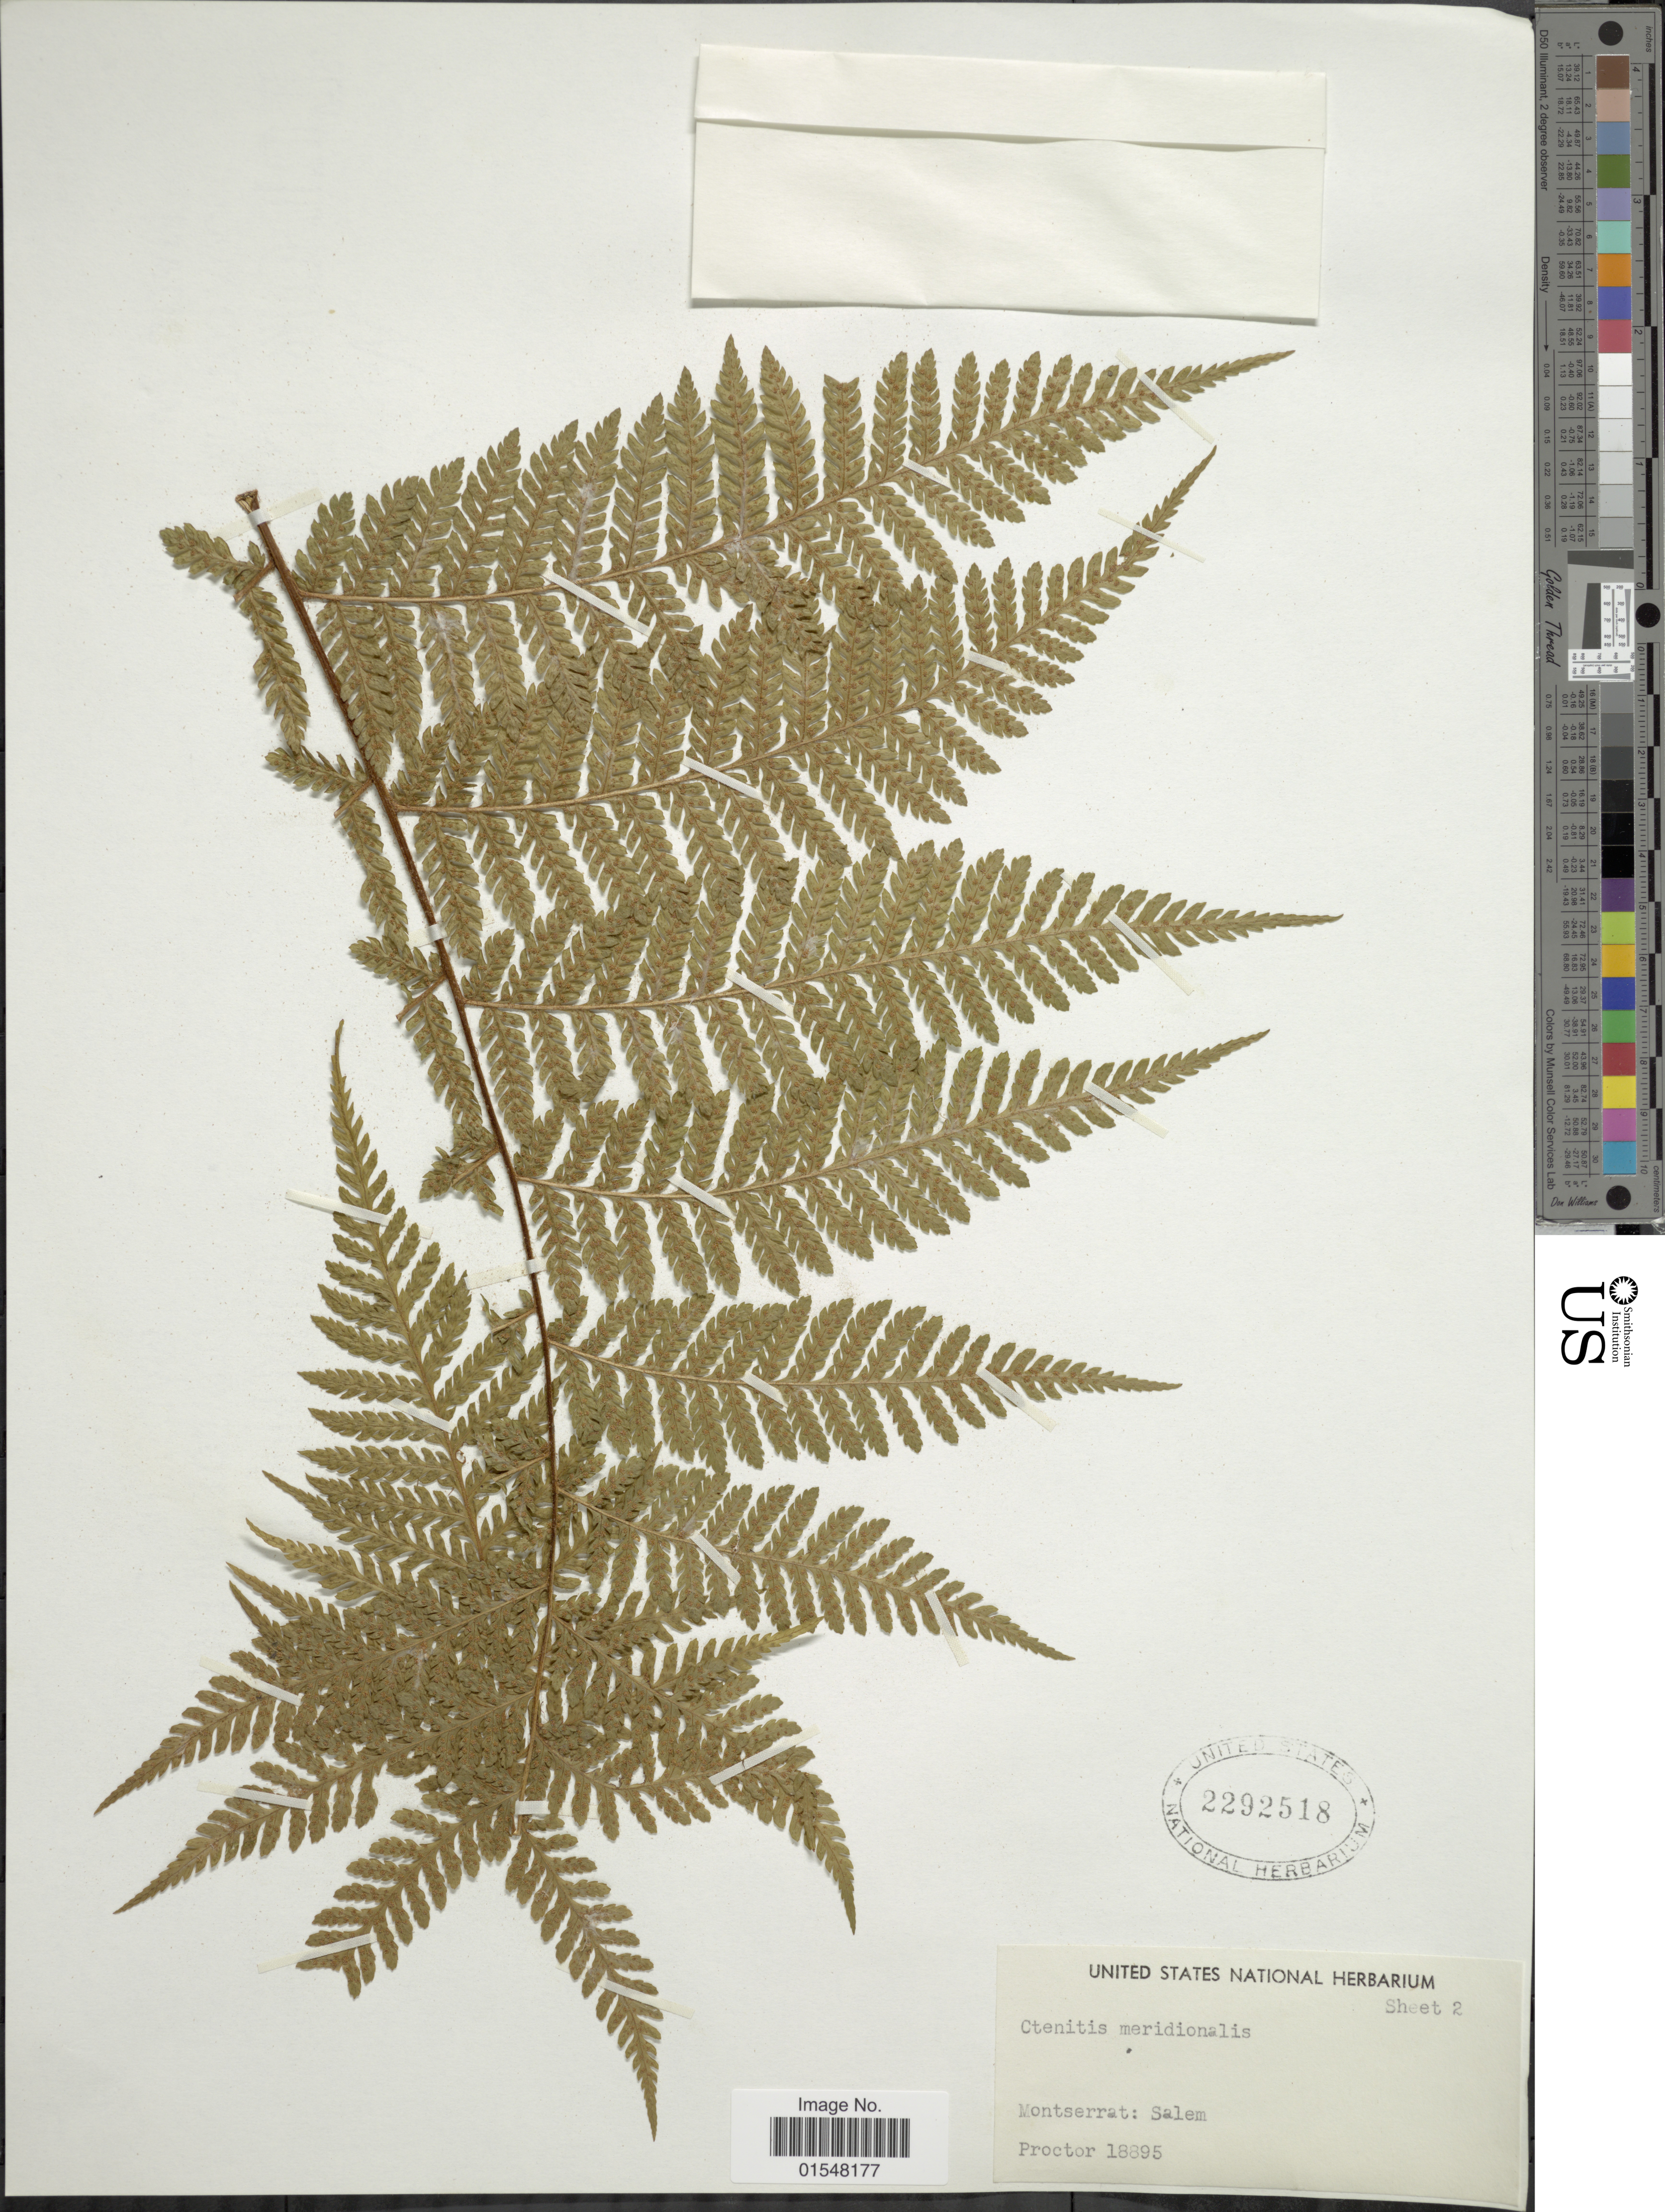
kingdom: Plantae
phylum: Tracheophyta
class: Polypodiopsida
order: Polypodiales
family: Dryopteridaceae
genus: Ctenitis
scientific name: Ctenitis meridionalis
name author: (Poir.) Ching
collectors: -- Proctor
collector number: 18895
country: Montserrat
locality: Salem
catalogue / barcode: US 2292518